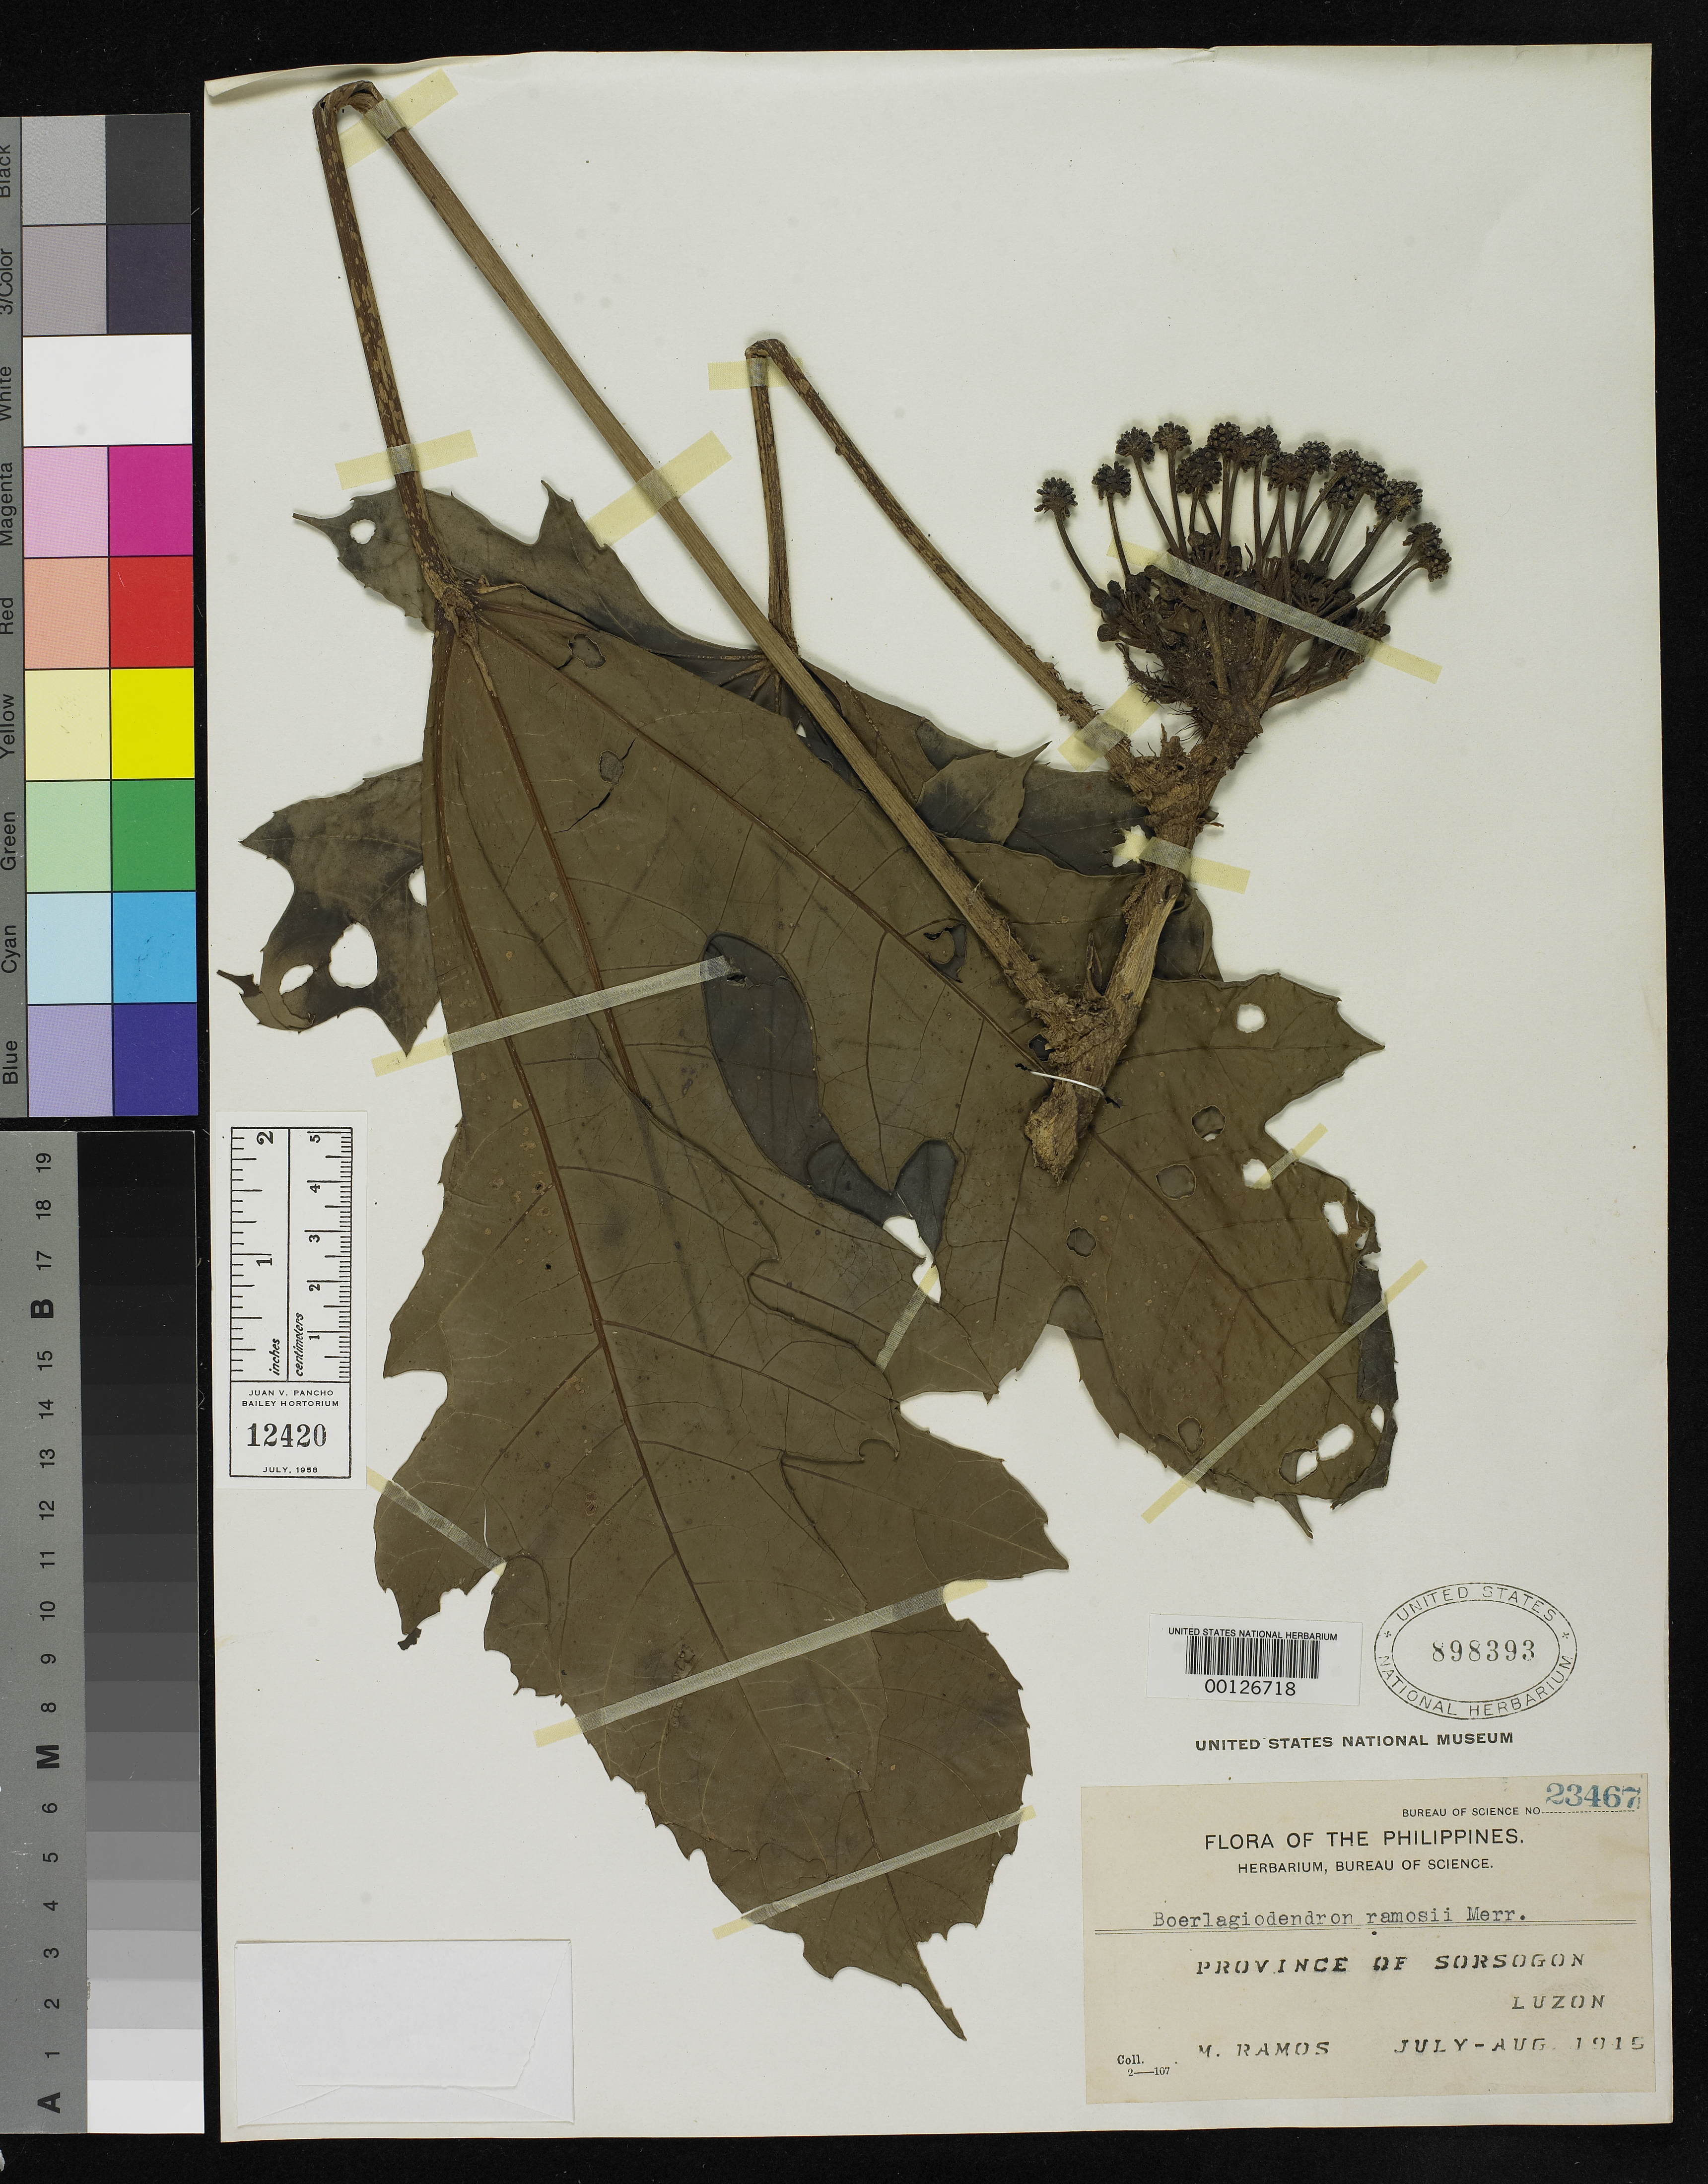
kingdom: Plantae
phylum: Tracheophyta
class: Magnoliopsida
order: Apiales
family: Araliaceae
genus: Boerlagiodendron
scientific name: Boerlagiodendron ramosii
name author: Merr.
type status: Isotype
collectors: M. Ramos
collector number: Bur. Sci. 23467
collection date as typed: Jul 1915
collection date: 1915-07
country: Philippines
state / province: Bicol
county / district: Sorsogon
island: Luzon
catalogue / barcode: US 898393